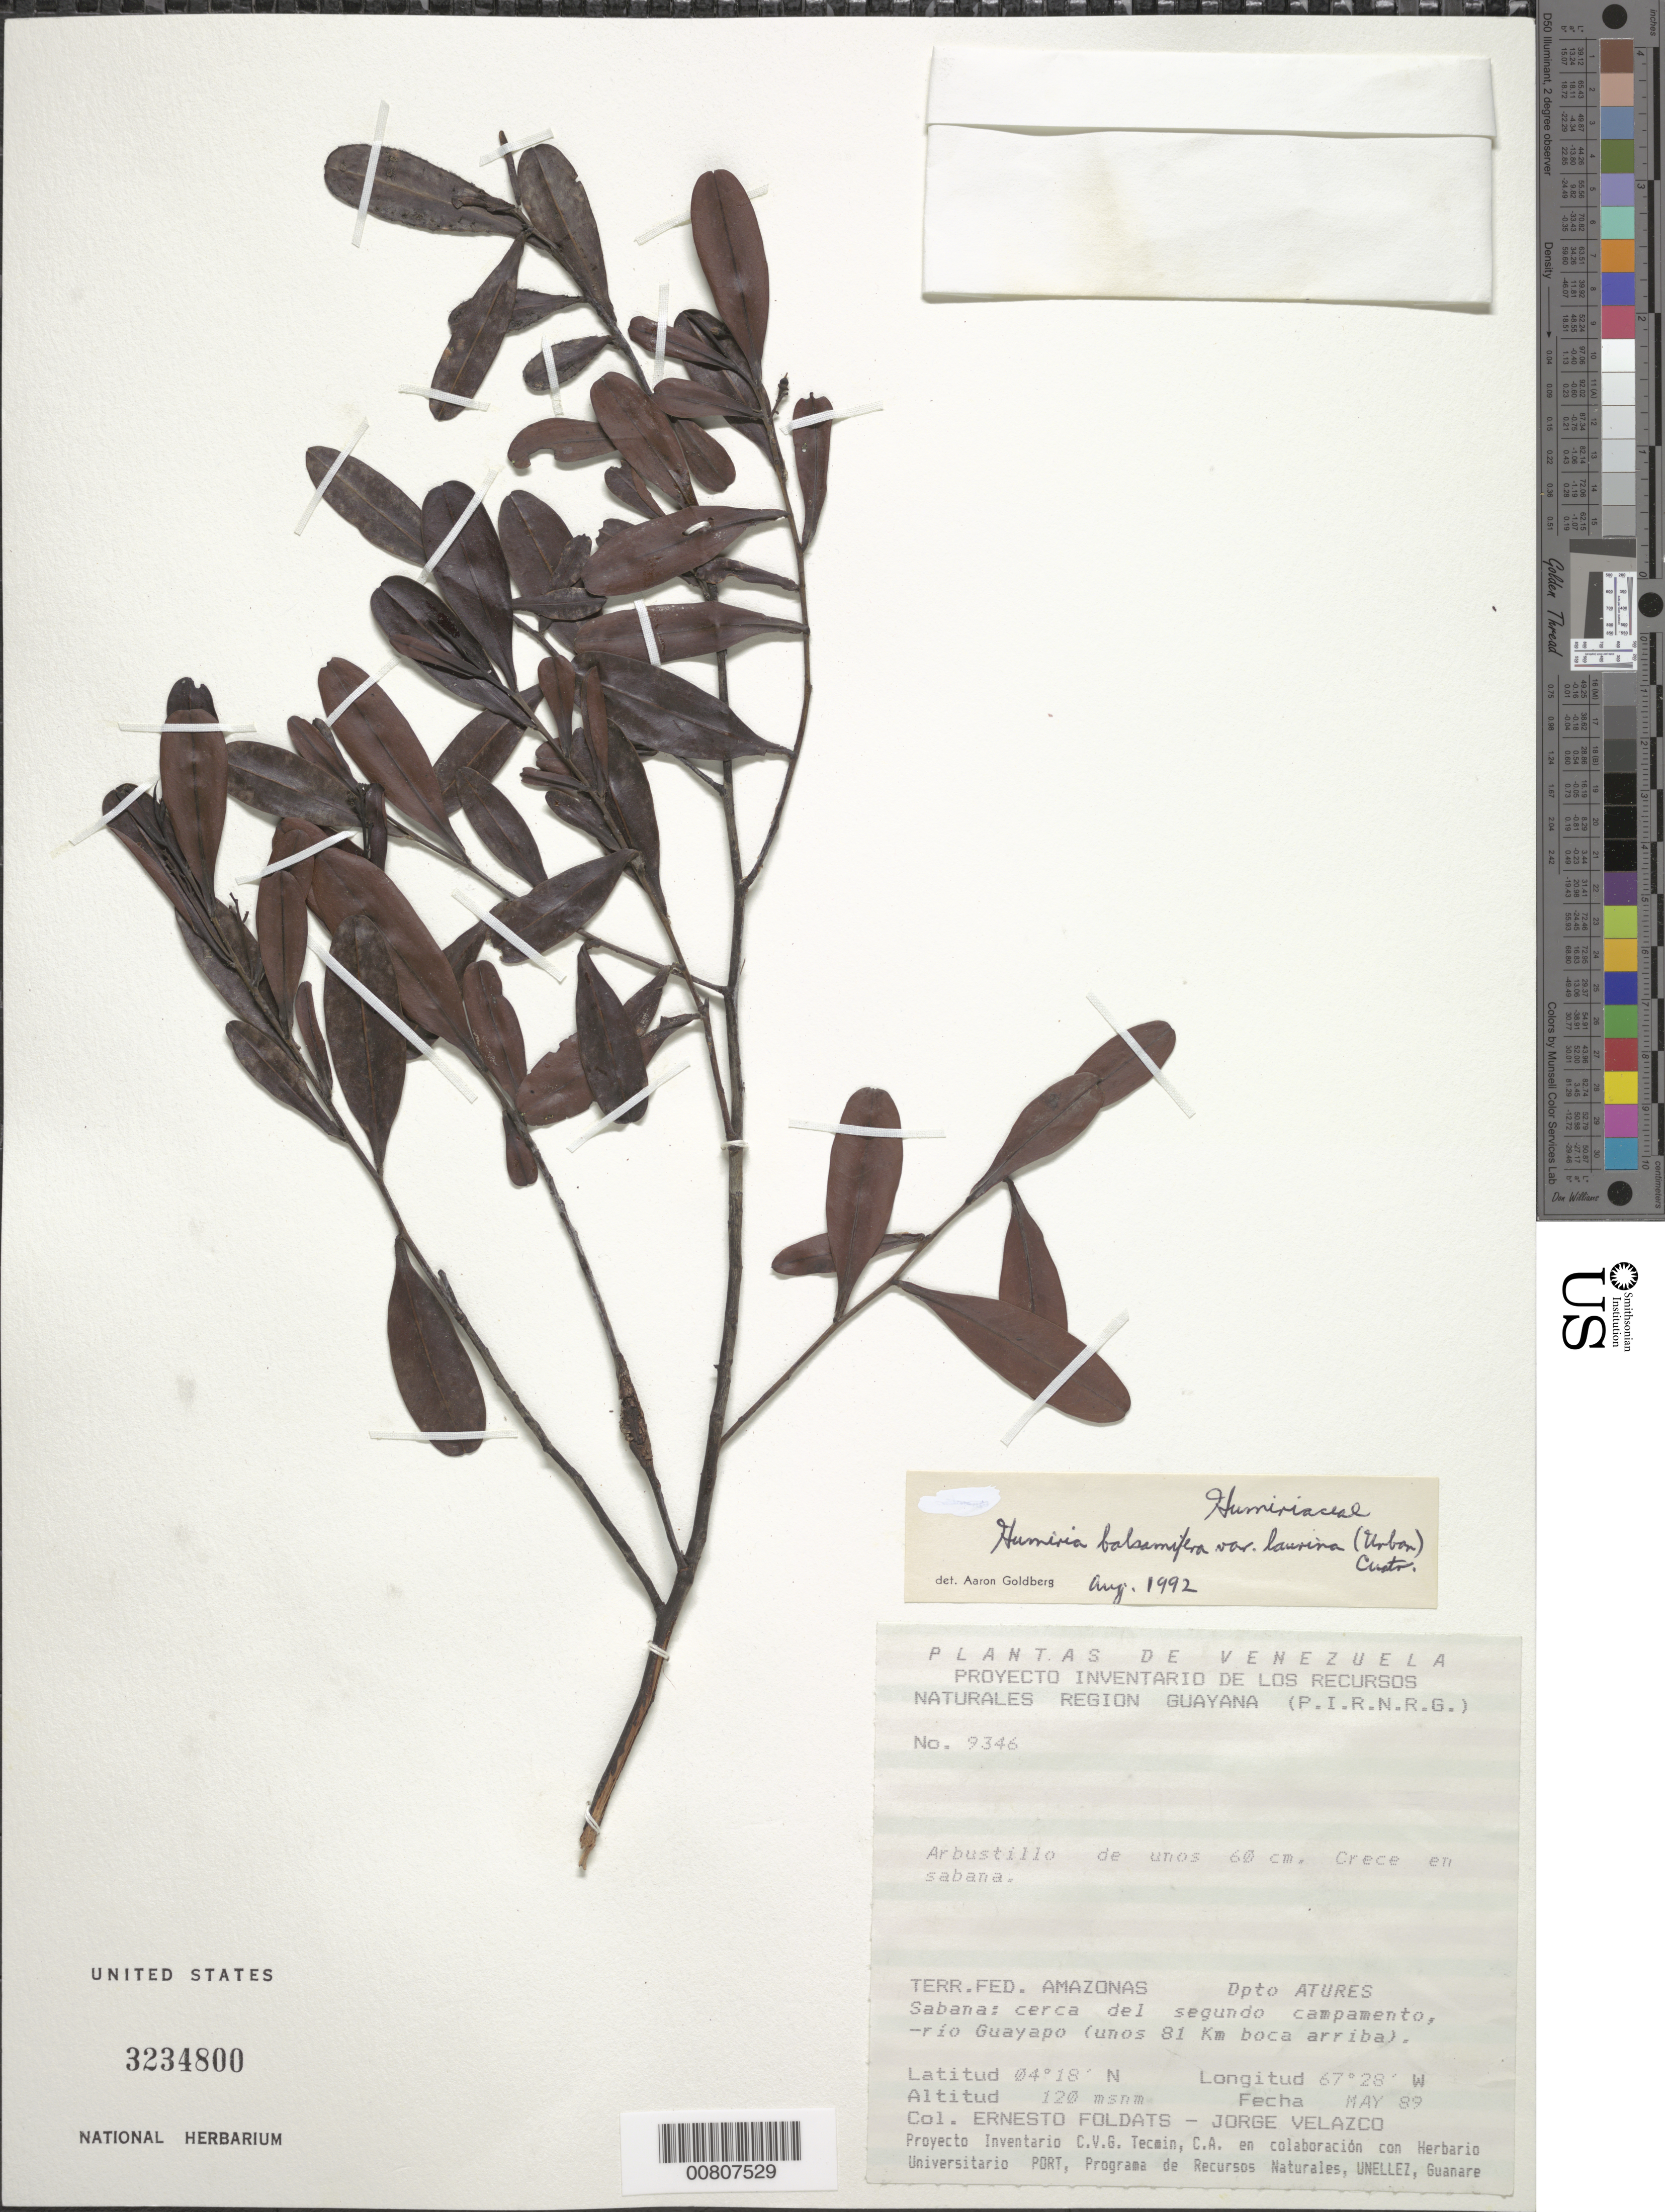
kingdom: Plantae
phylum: Tracheophyta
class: Magnoliopsida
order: Malpighiales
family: Humiriaceae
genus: Humiria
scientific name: Humiria balsamifera var. laurina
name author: Cuatrec.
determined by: Goldberg, Aaron, (US), NMNH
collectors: E. Foldats & J. Velazco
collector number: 9346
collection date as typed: May-89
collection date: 1989-05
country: Venezuela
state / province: Amazonas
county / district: Atures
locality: Río Guayapo, cerca del segundo campamento (unos 81km boca arriba)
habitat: Sabana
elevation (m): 120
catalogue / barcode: US 3234800